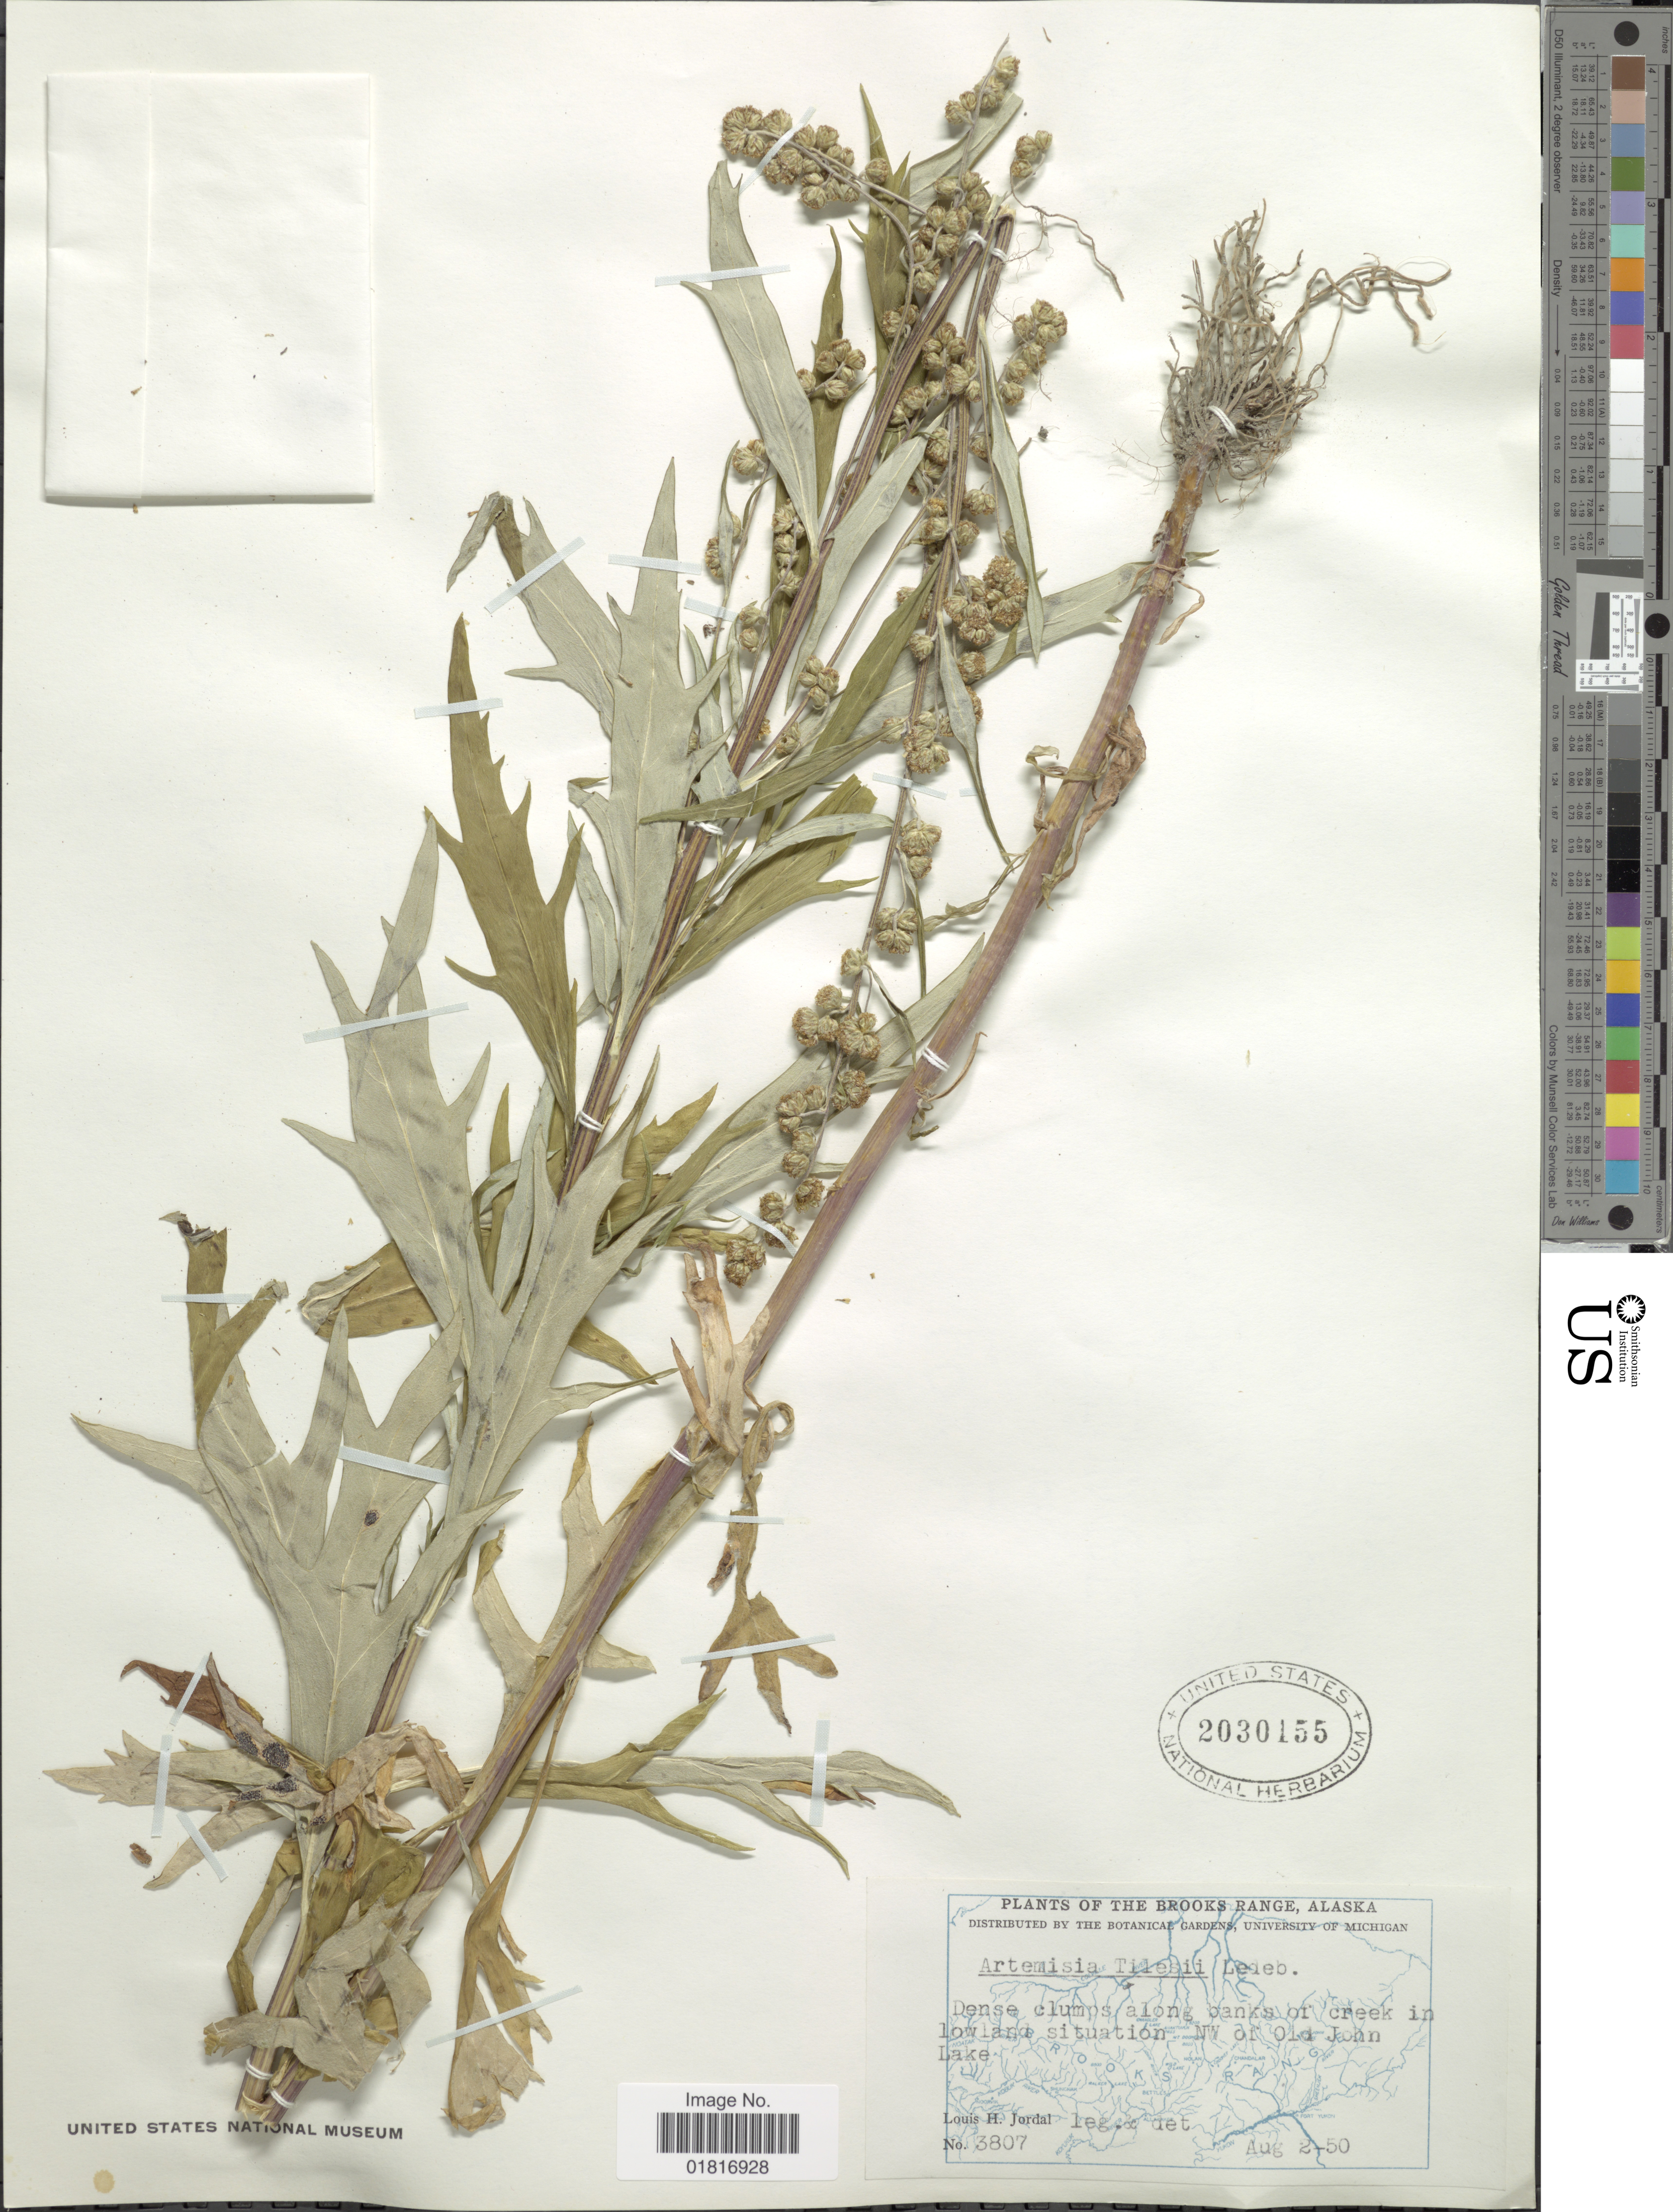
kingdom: Plantae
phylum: Tracheophyta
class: Magnoliopsida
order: Asterales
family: Asteraceae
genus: Artemisia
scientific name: Artemisia tilesii var. elatior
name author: Torr. & A. Gray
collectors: L. Jordal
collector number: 3807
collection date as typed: Transcribed d/m/y: 2/8/50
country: United States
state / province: Alaska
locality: The Brooks Range, Dense clumps along banks of creek in low landsituation NW of Old John Lake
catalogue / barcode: US 2030155